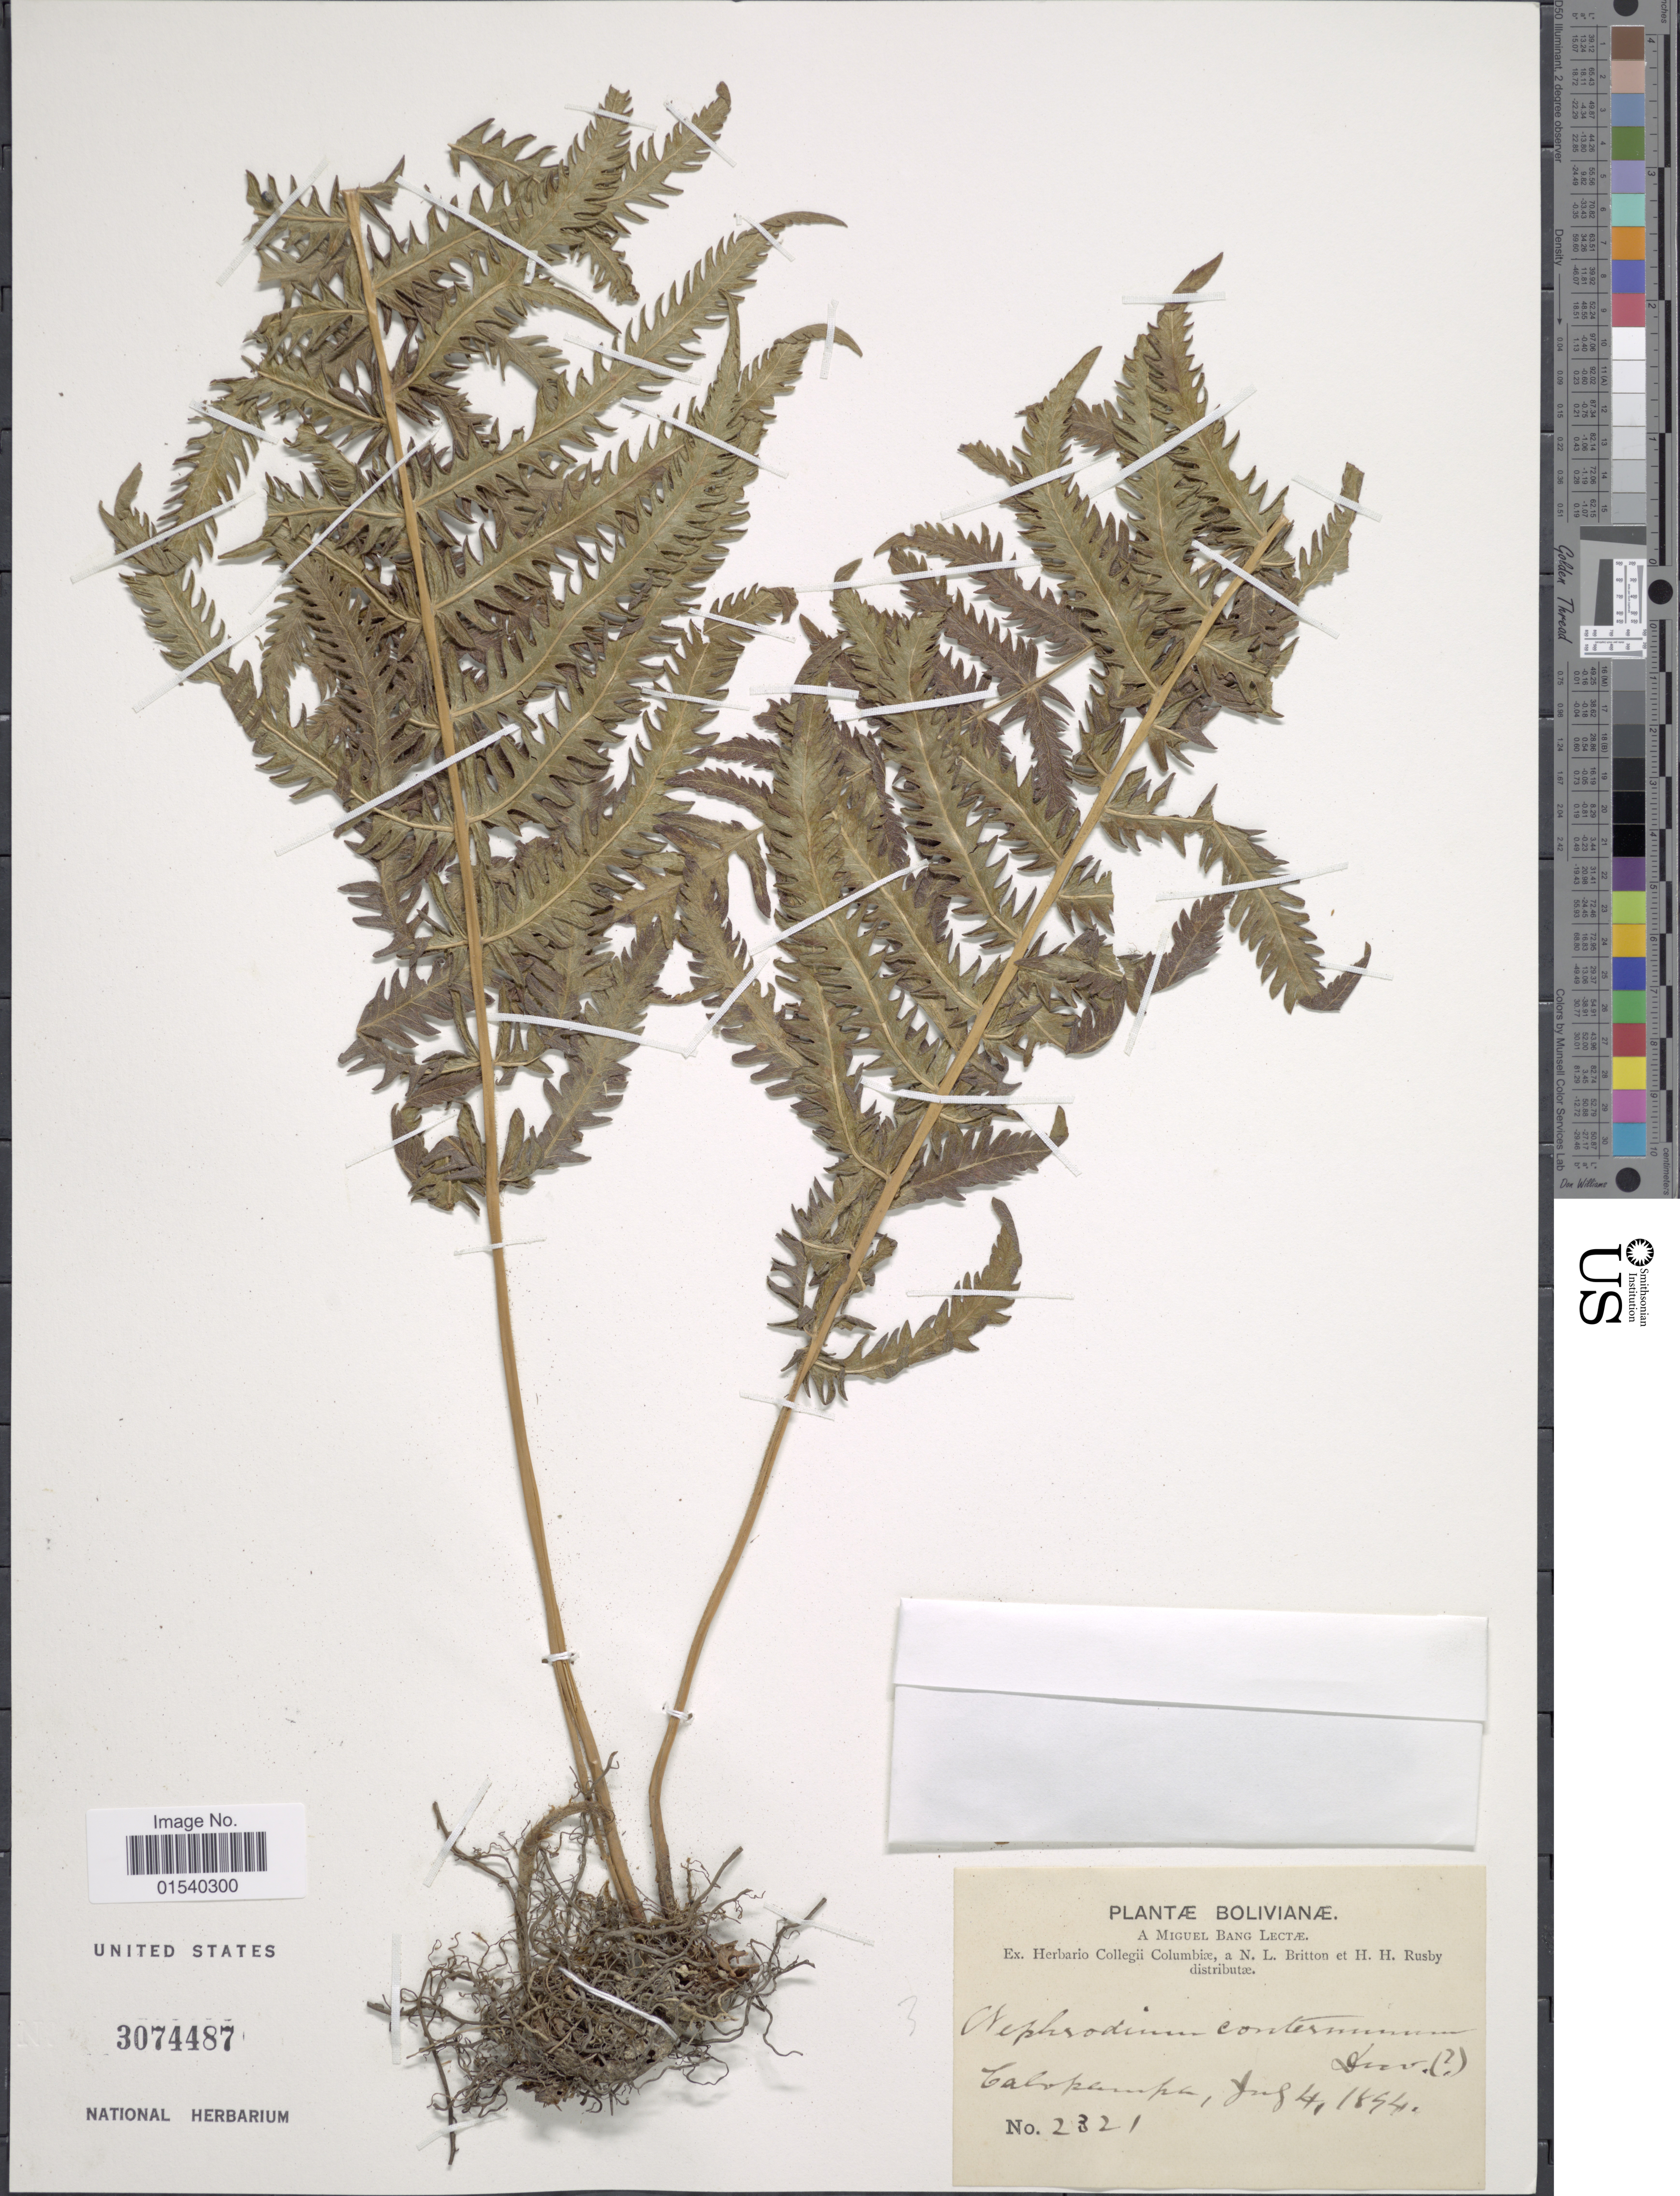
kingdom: Plantae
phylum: Tracheophyta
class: Polypodiopsida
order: Polypodiales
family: Thelypteridaceae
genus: Amauropelta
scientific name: Amauropelta opposita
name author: (Vahl) Pic. Serm.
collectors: M. Bang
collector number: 2321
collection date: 1894-07-04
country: Bolivia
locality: Calopampa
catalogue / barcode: US 3074487